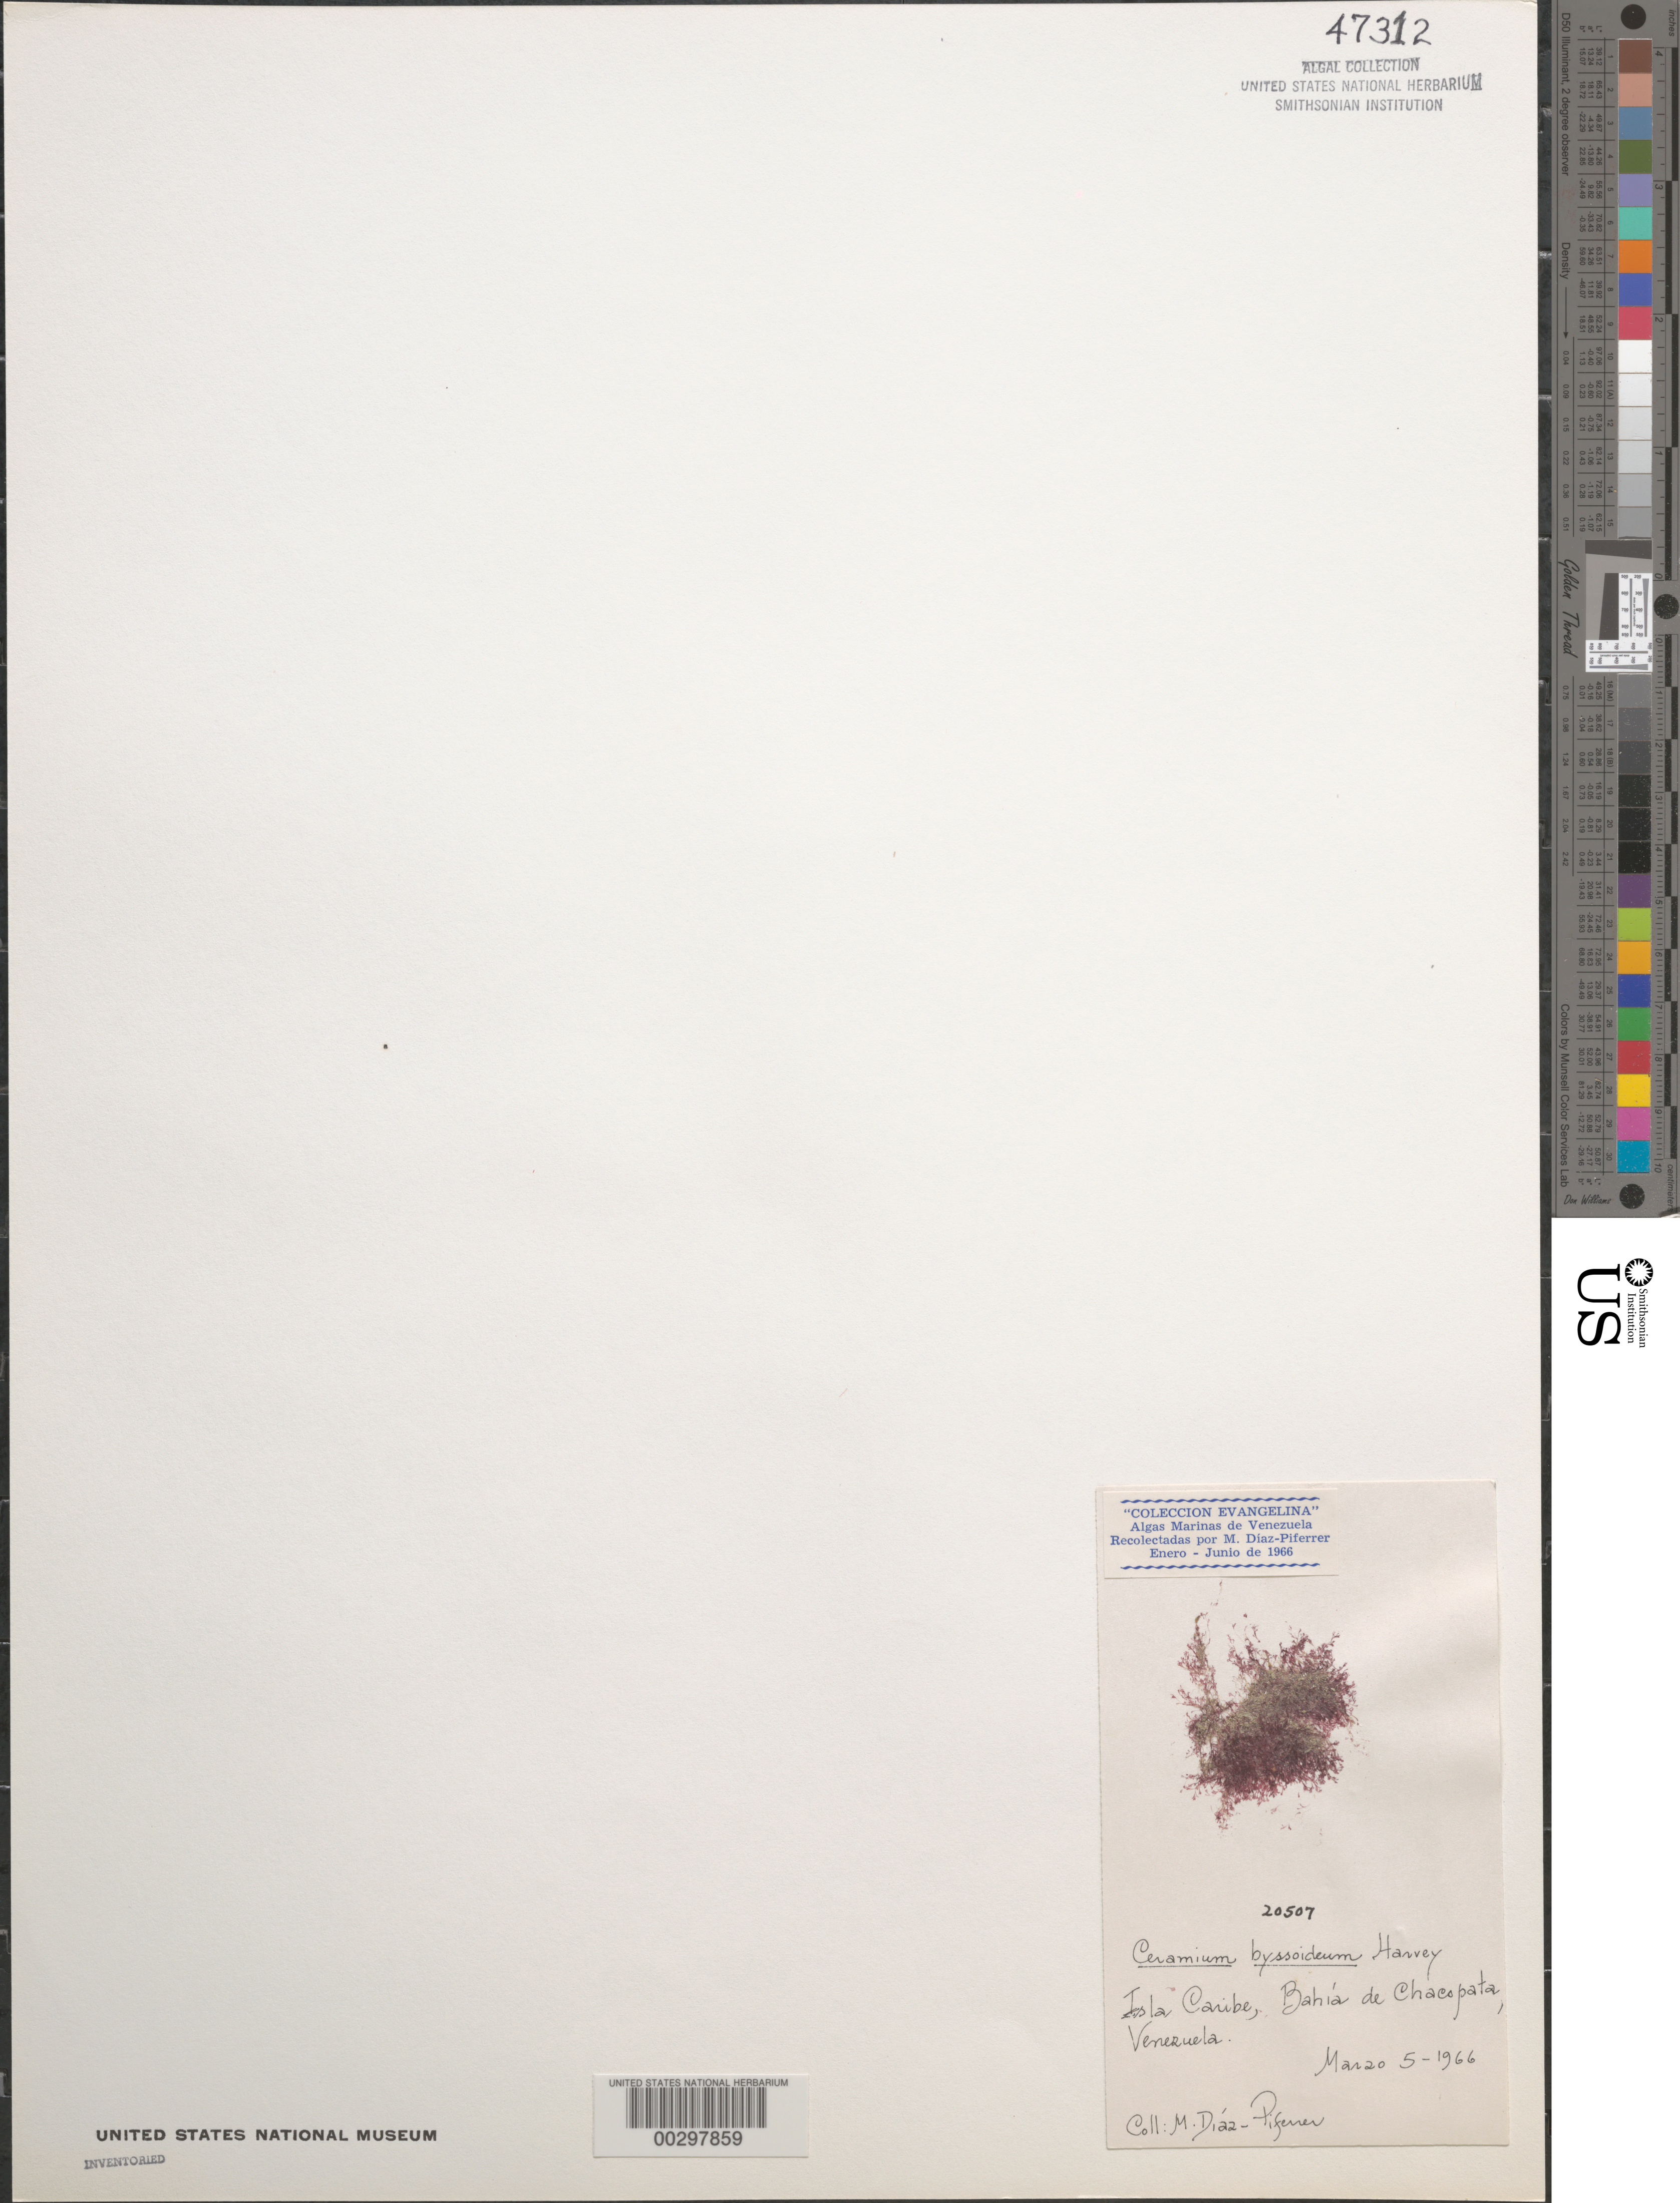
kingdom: Plantae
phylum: Rhodophyta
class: Florideophyceae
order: Ceramiales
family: Ceramiaceae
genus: Ceramium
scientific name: Ceramium byssoideum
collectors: M. Diaz-Piferrer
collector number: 20507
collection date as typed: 05 Mar 1966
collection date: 1966-03-05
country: Venezuela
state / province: Dependencias Federales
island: Caribe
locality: Bahia de Chacopata, Isla Caribe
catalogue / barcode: US 47312